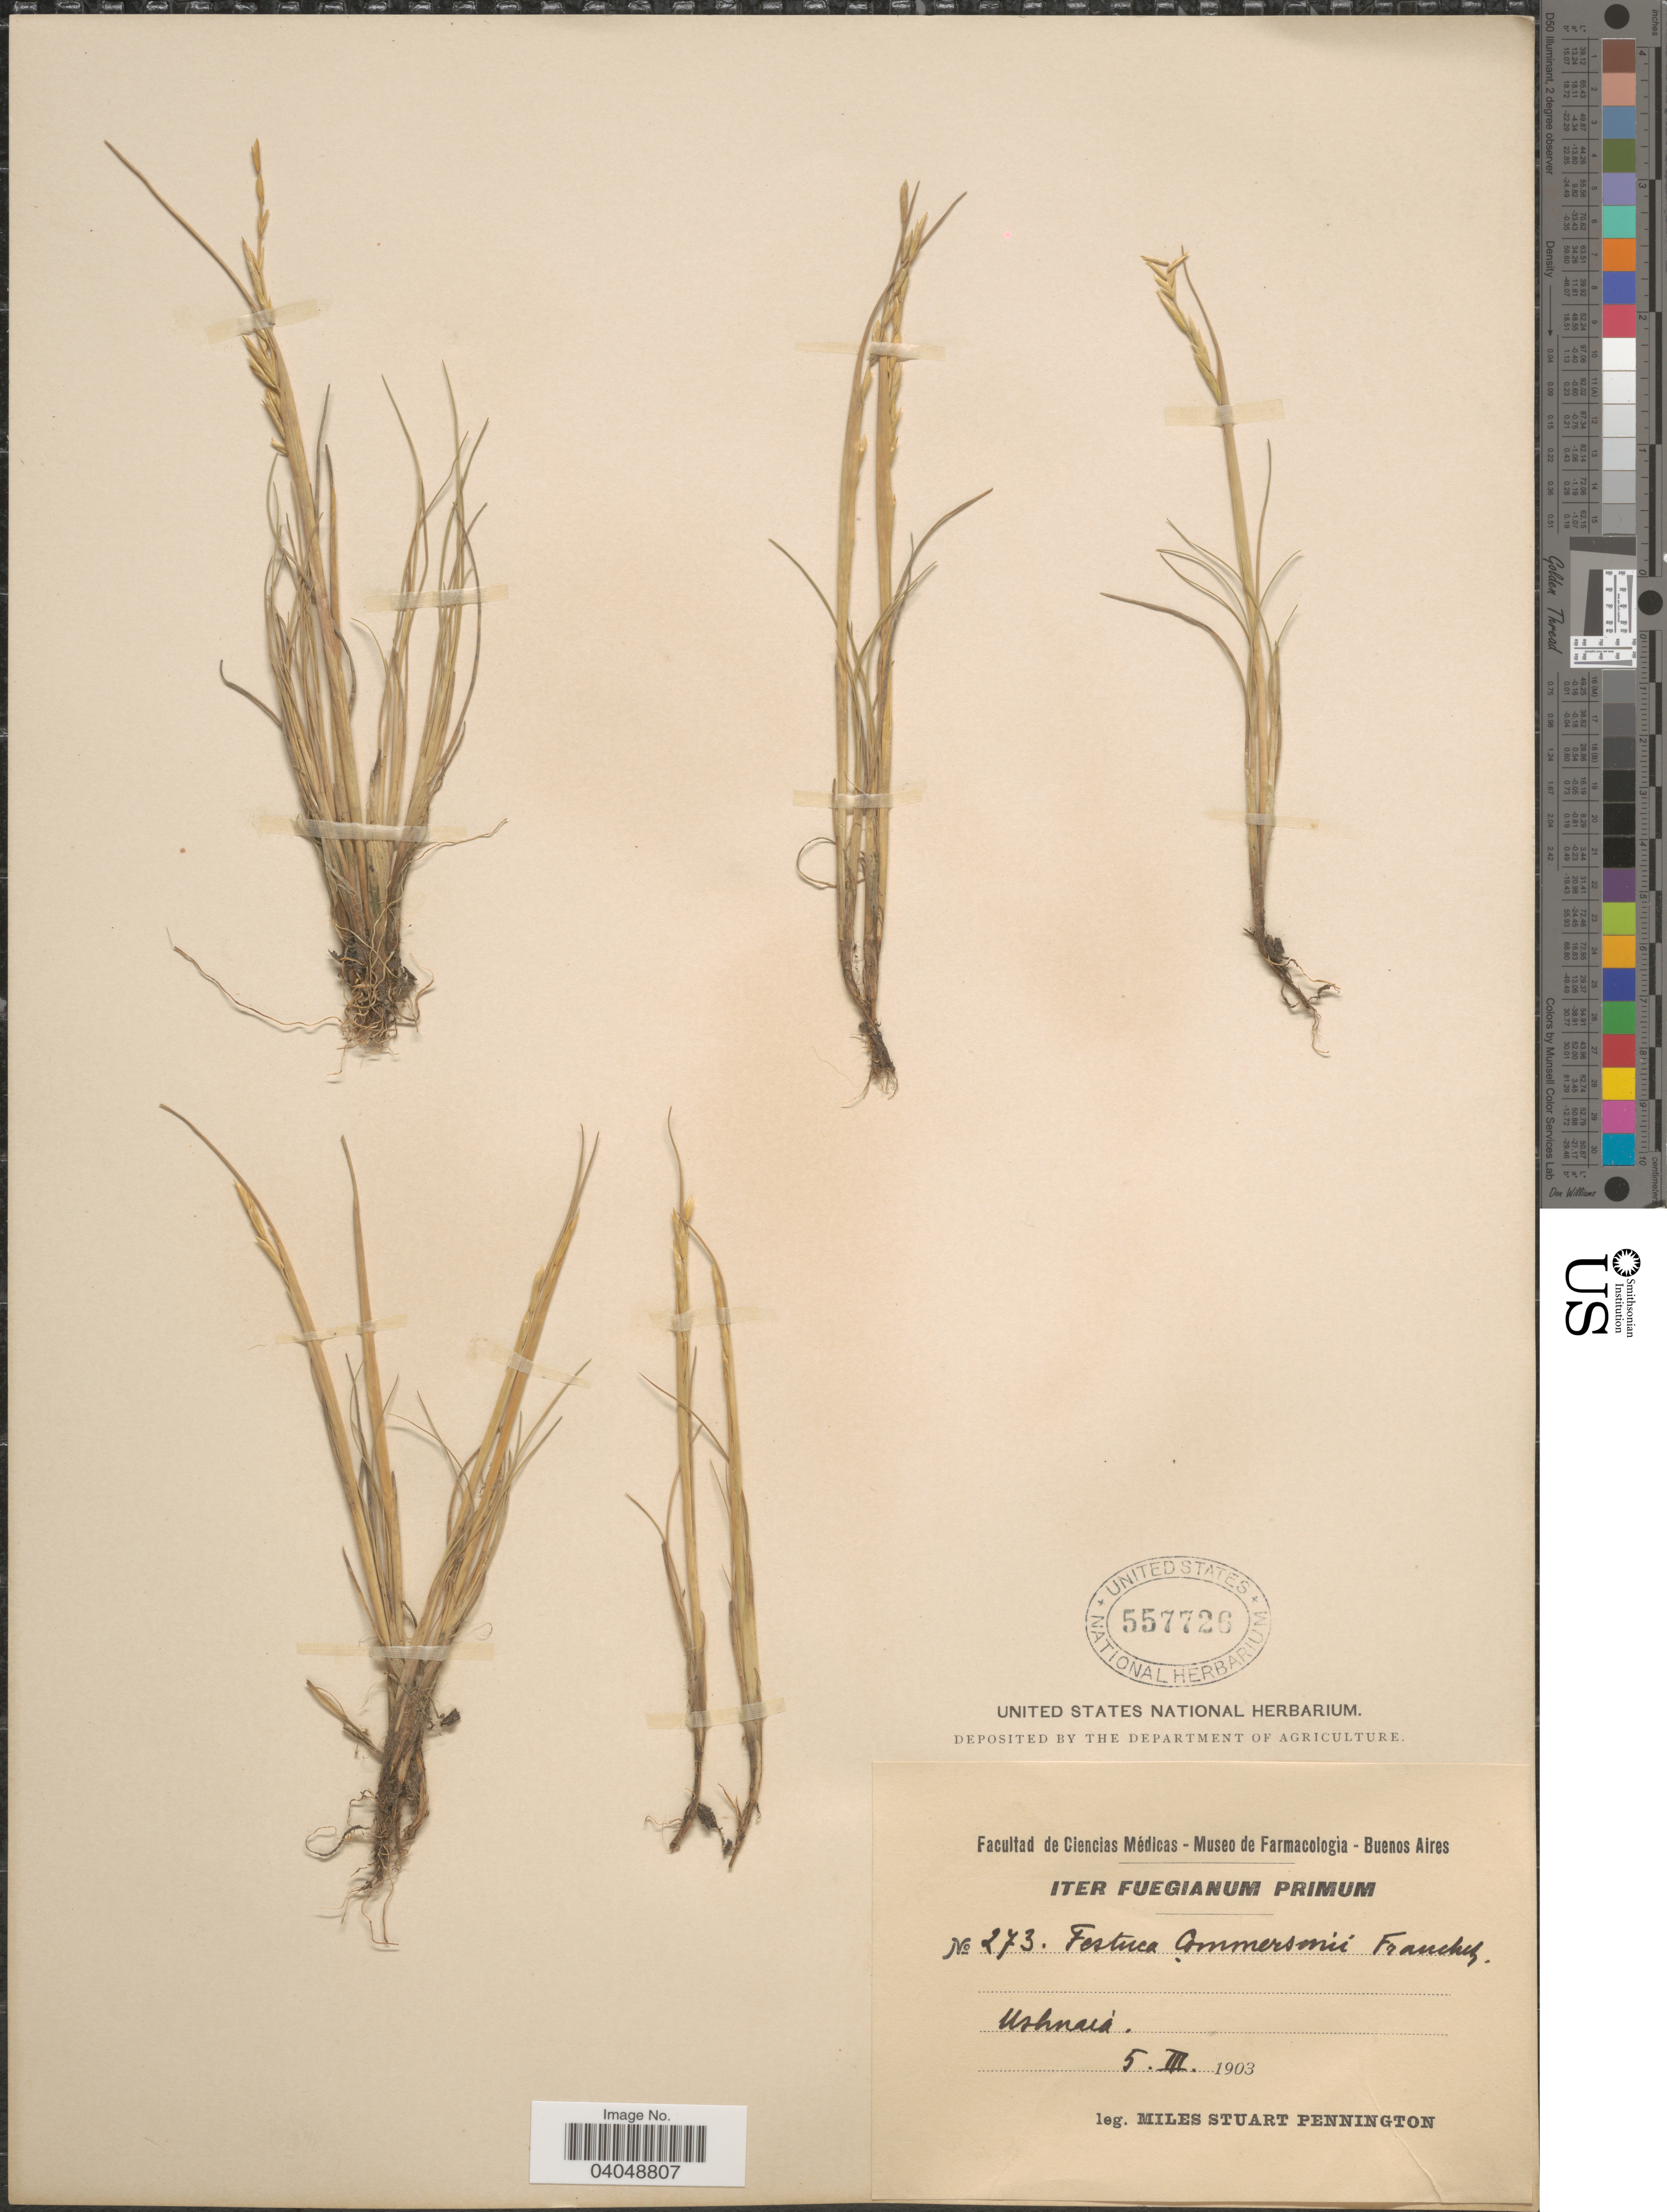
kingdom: Plantae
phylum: Tracheophyta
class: Liliopsida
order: Poales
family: Poaceae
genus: Festuca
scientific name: Festuca sp.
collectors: M. Pennington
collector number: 273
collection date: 1903-03-05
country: Argentina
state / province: Tierra del Fuego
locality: Iter Fuegianum Primum. Ushuaia.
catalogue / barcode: US 557726